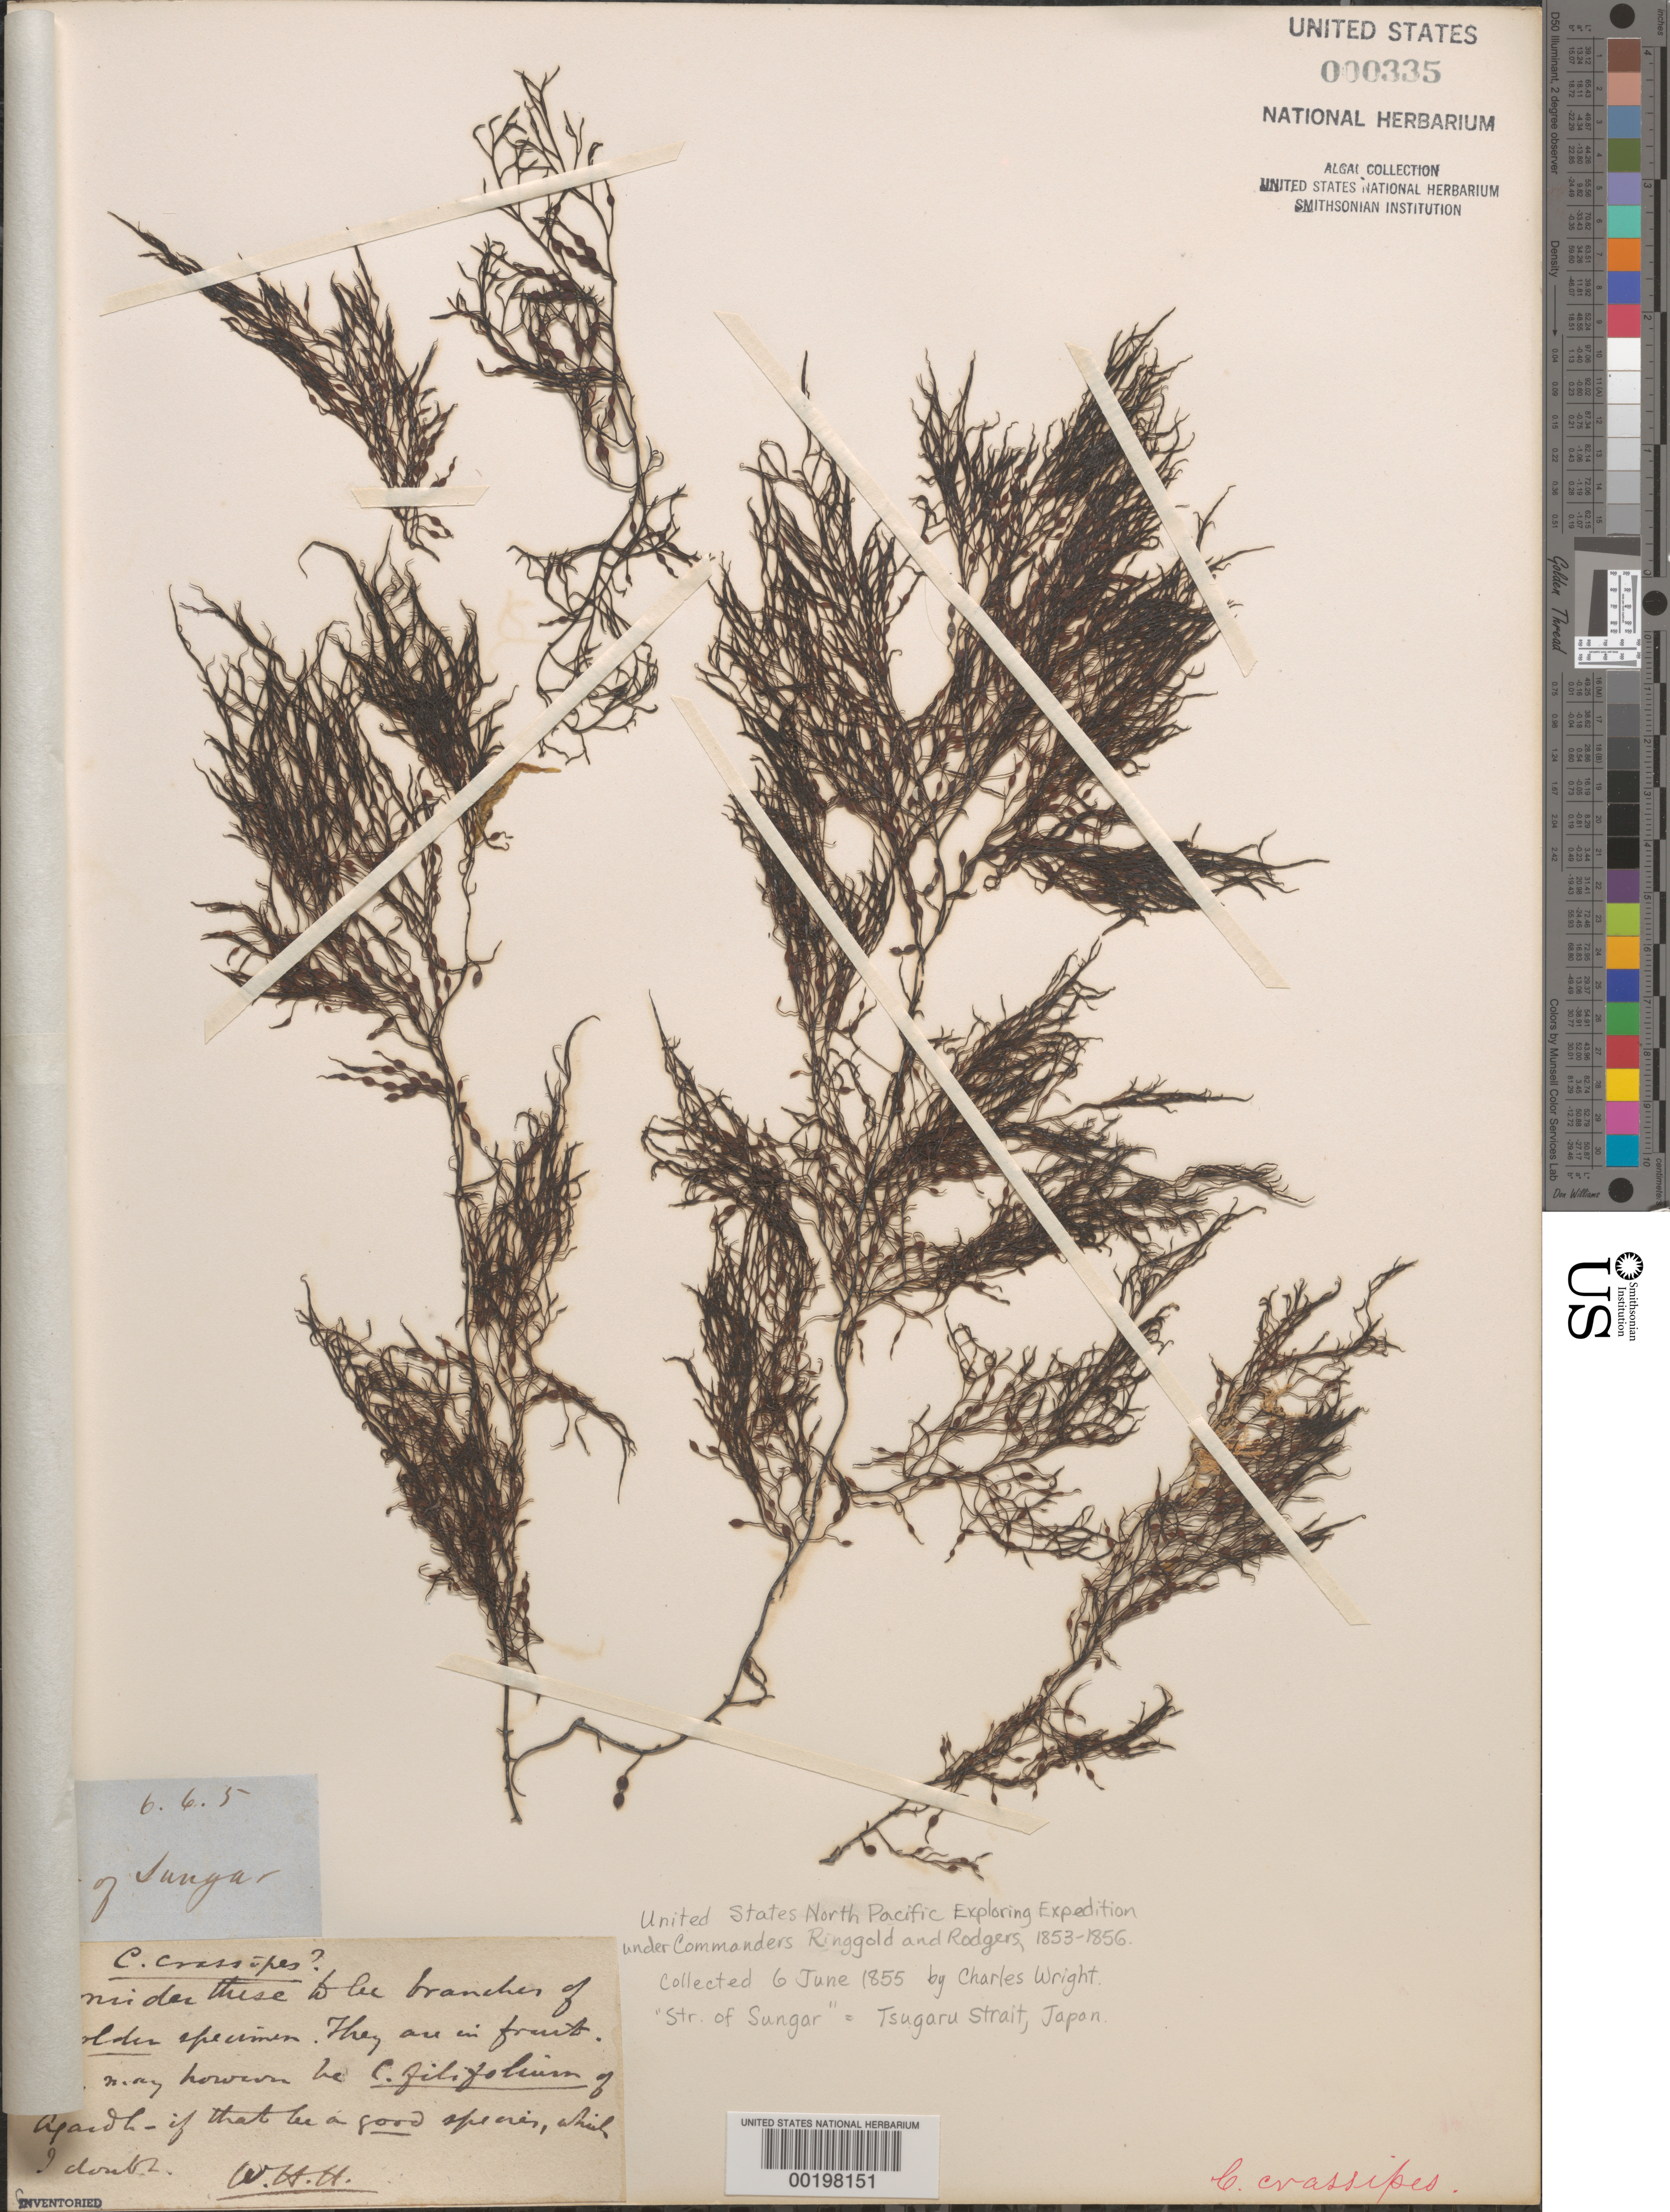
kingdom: Chromista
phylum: Ochrophyta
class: Phaeophyceae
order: Fucales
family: Sargassaceae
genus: Stephanocystis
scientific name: Stephanocystis crassipes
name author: (Mertens ex Turner) Draisma et al.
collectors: C. Wright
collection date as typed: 06 Jun 1855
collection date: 1855-06-06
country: Japan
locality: Tsugaru Strait (Str. of Sungar)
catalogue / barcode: US 335